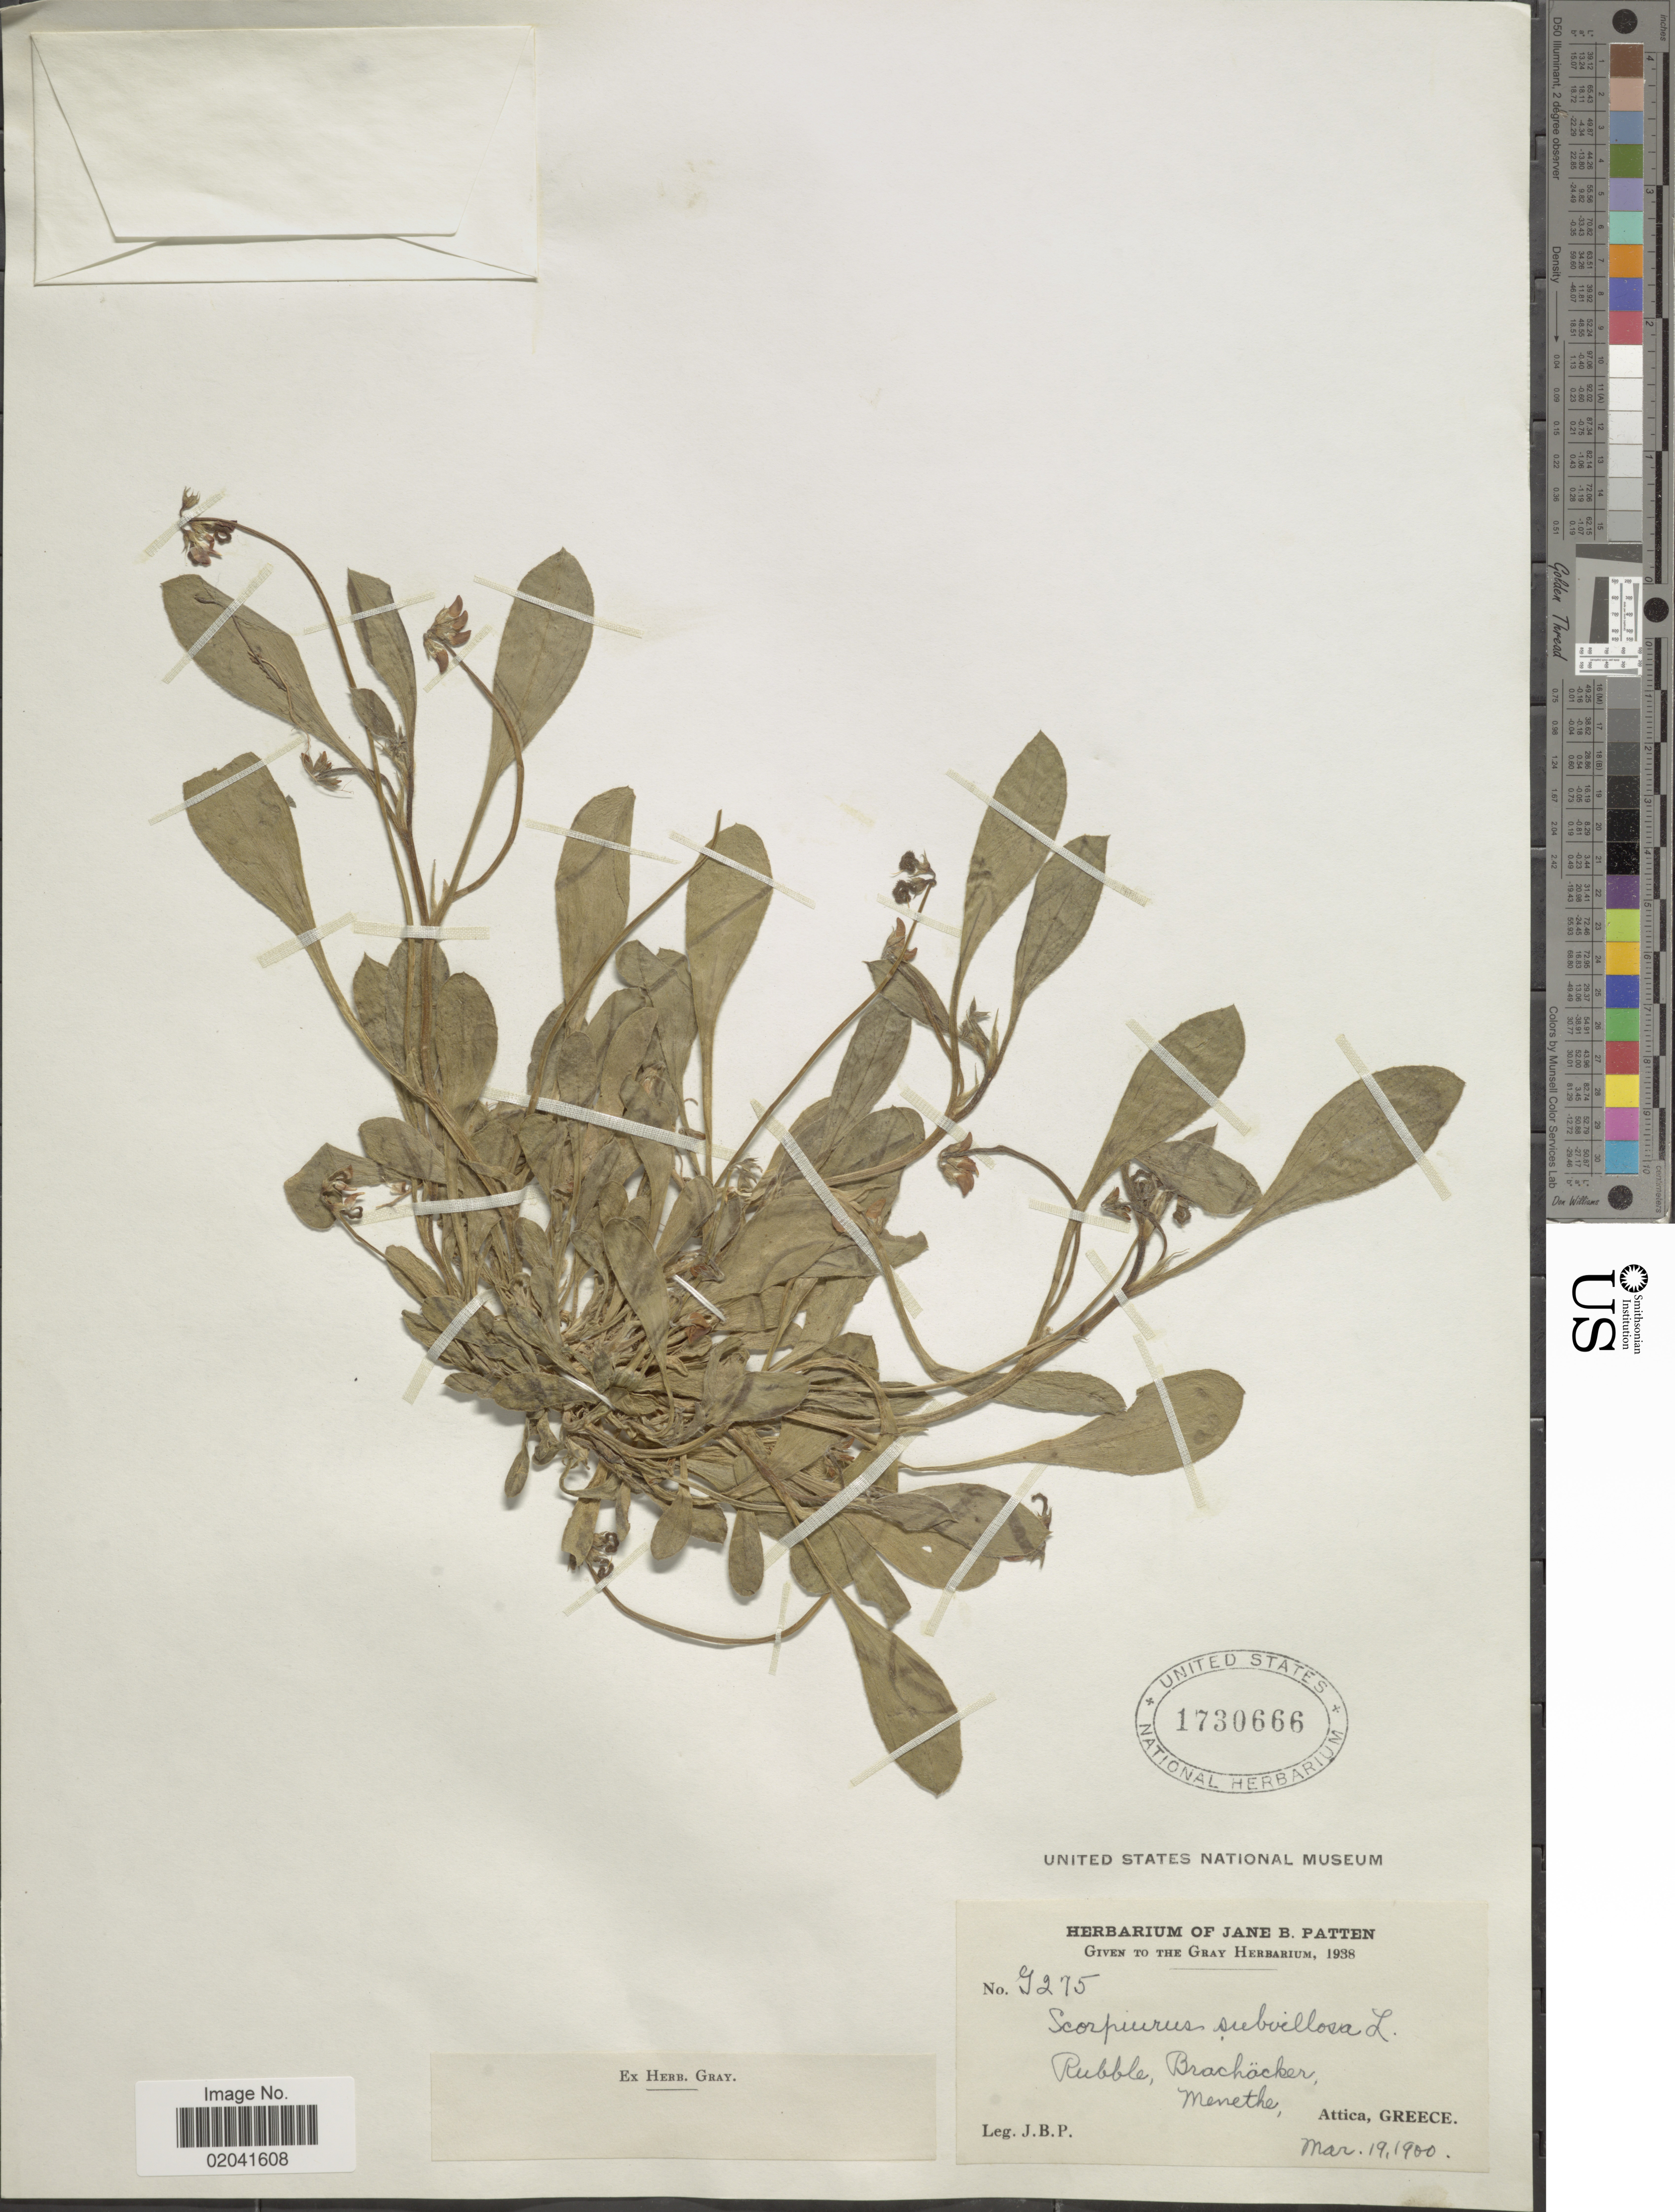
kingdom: Plantae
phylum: Tracheophyta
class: Magnoliopsida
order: Fabales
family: Fabaceae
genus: Scorpiurus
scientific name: Scorpiurus subvillosa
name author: L.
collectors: J. Patten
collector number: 9275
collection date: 1900-03-19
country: Greece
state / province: Attica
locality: Rubble, Brachaker, Menethe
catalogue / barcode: US 1730666